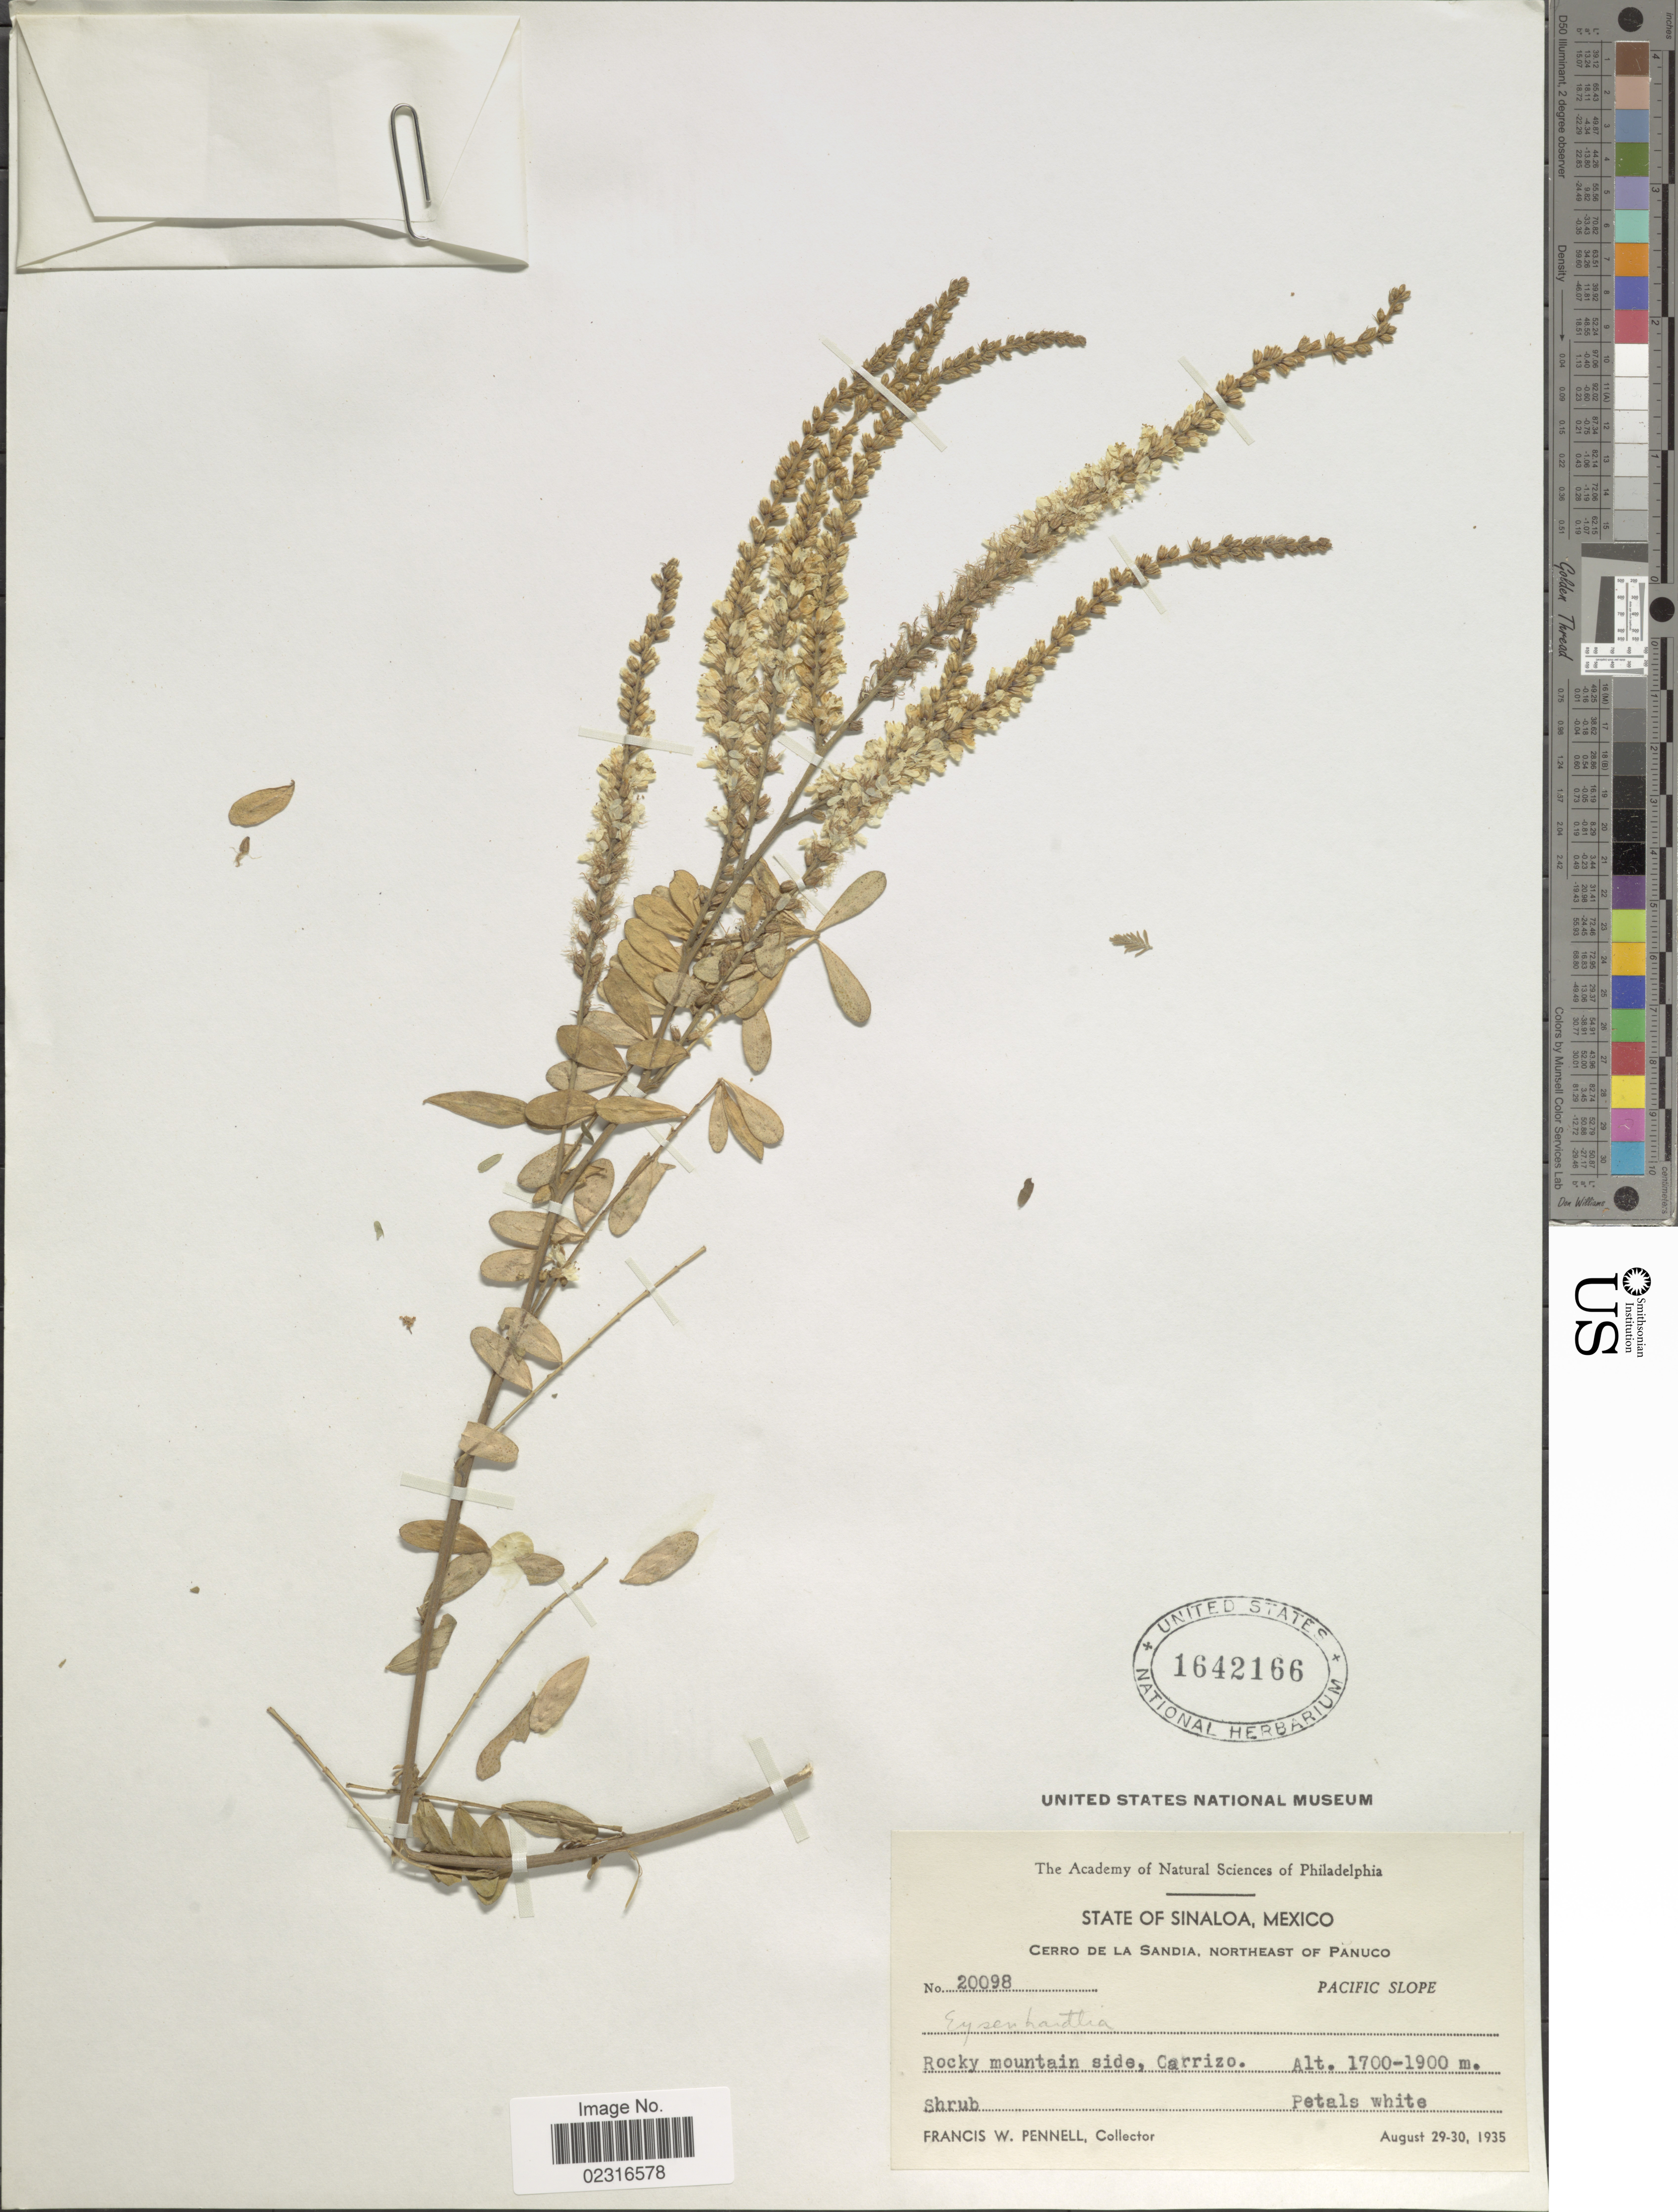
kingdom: Plantae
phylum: Tracheophyta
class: Magnoliopsida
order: Fabales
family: Fabaceae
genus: Eysenhardtia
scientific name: Eysenhardtia sp.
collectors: F. W. Pennell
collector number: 20098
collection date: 1935-08-29/1935-08-30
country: Mexico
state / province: Sonora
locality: Cerro de la Sandia, Northeast of Panuco. Pacific Slope. Rocky mountain side, Carrizo.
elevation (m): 1700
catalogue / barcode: US 1642166